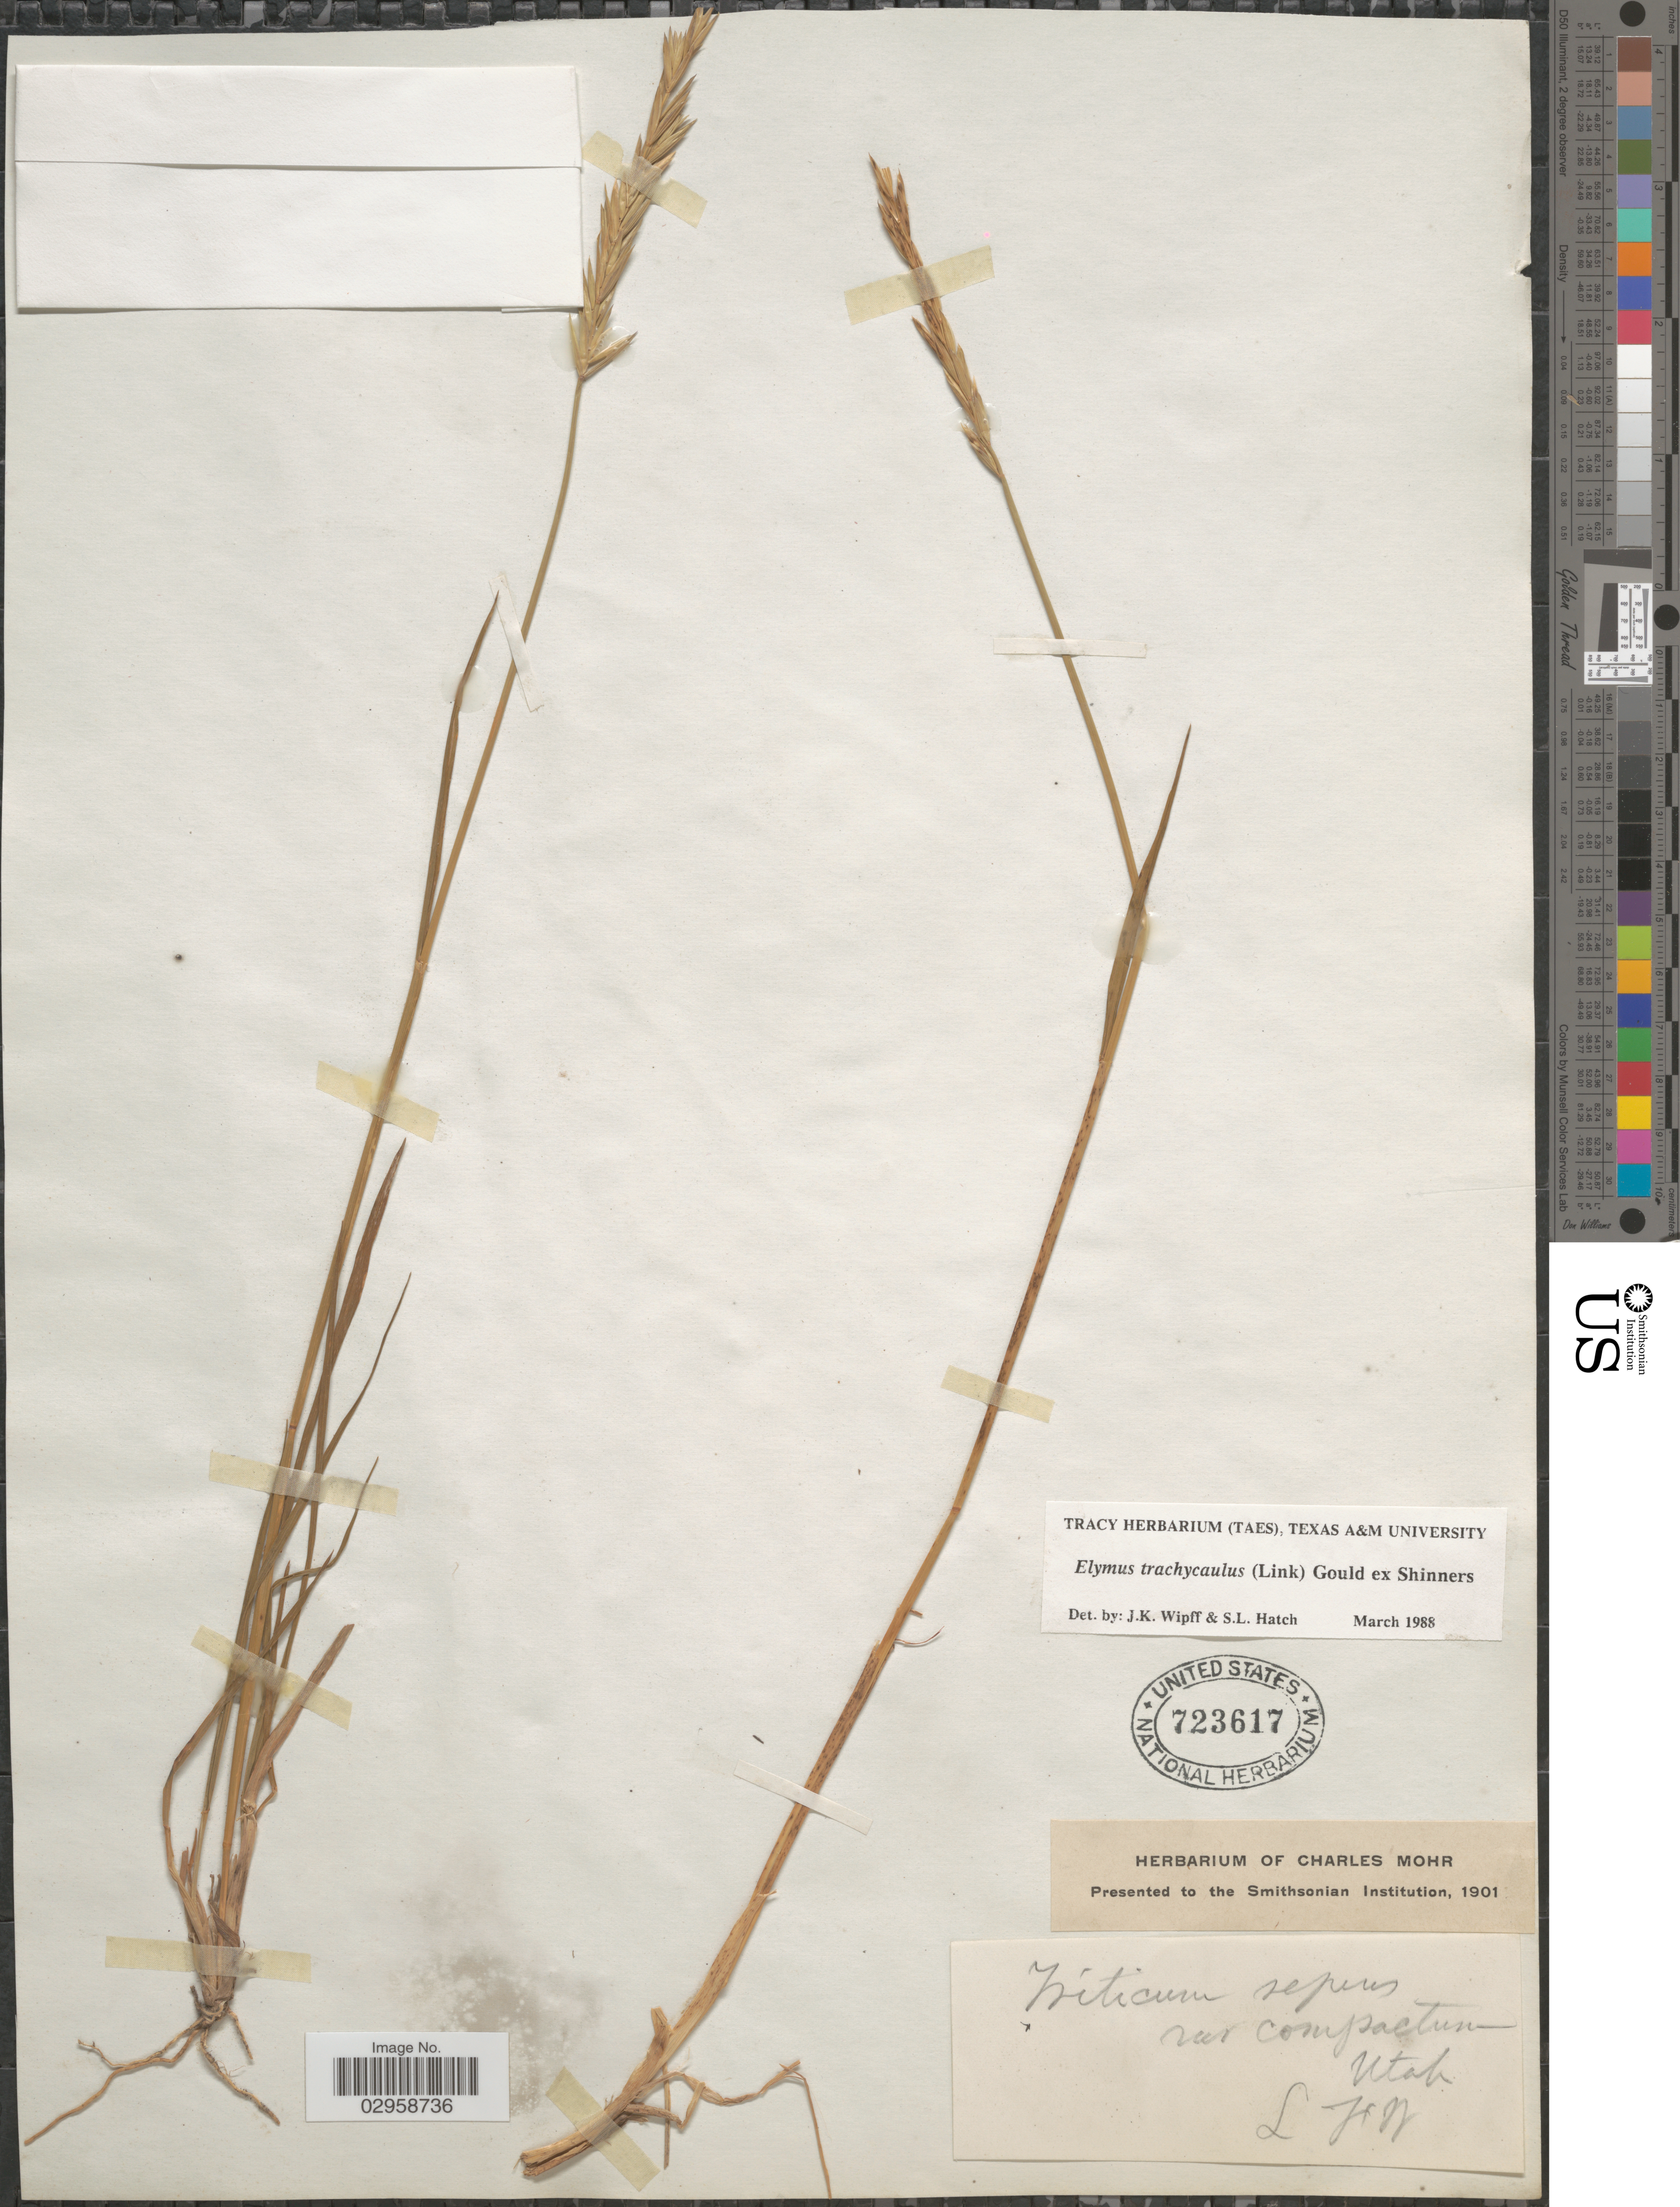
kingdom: Plantae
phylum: Tracheophyta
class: Liliopsida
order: Poales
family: Poaceae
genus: Elymus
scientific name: Elymus trachycaulus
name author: (Link) Gould ex Shinners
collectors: L. F. W.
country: United States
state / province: Utah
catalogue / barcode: US 723617